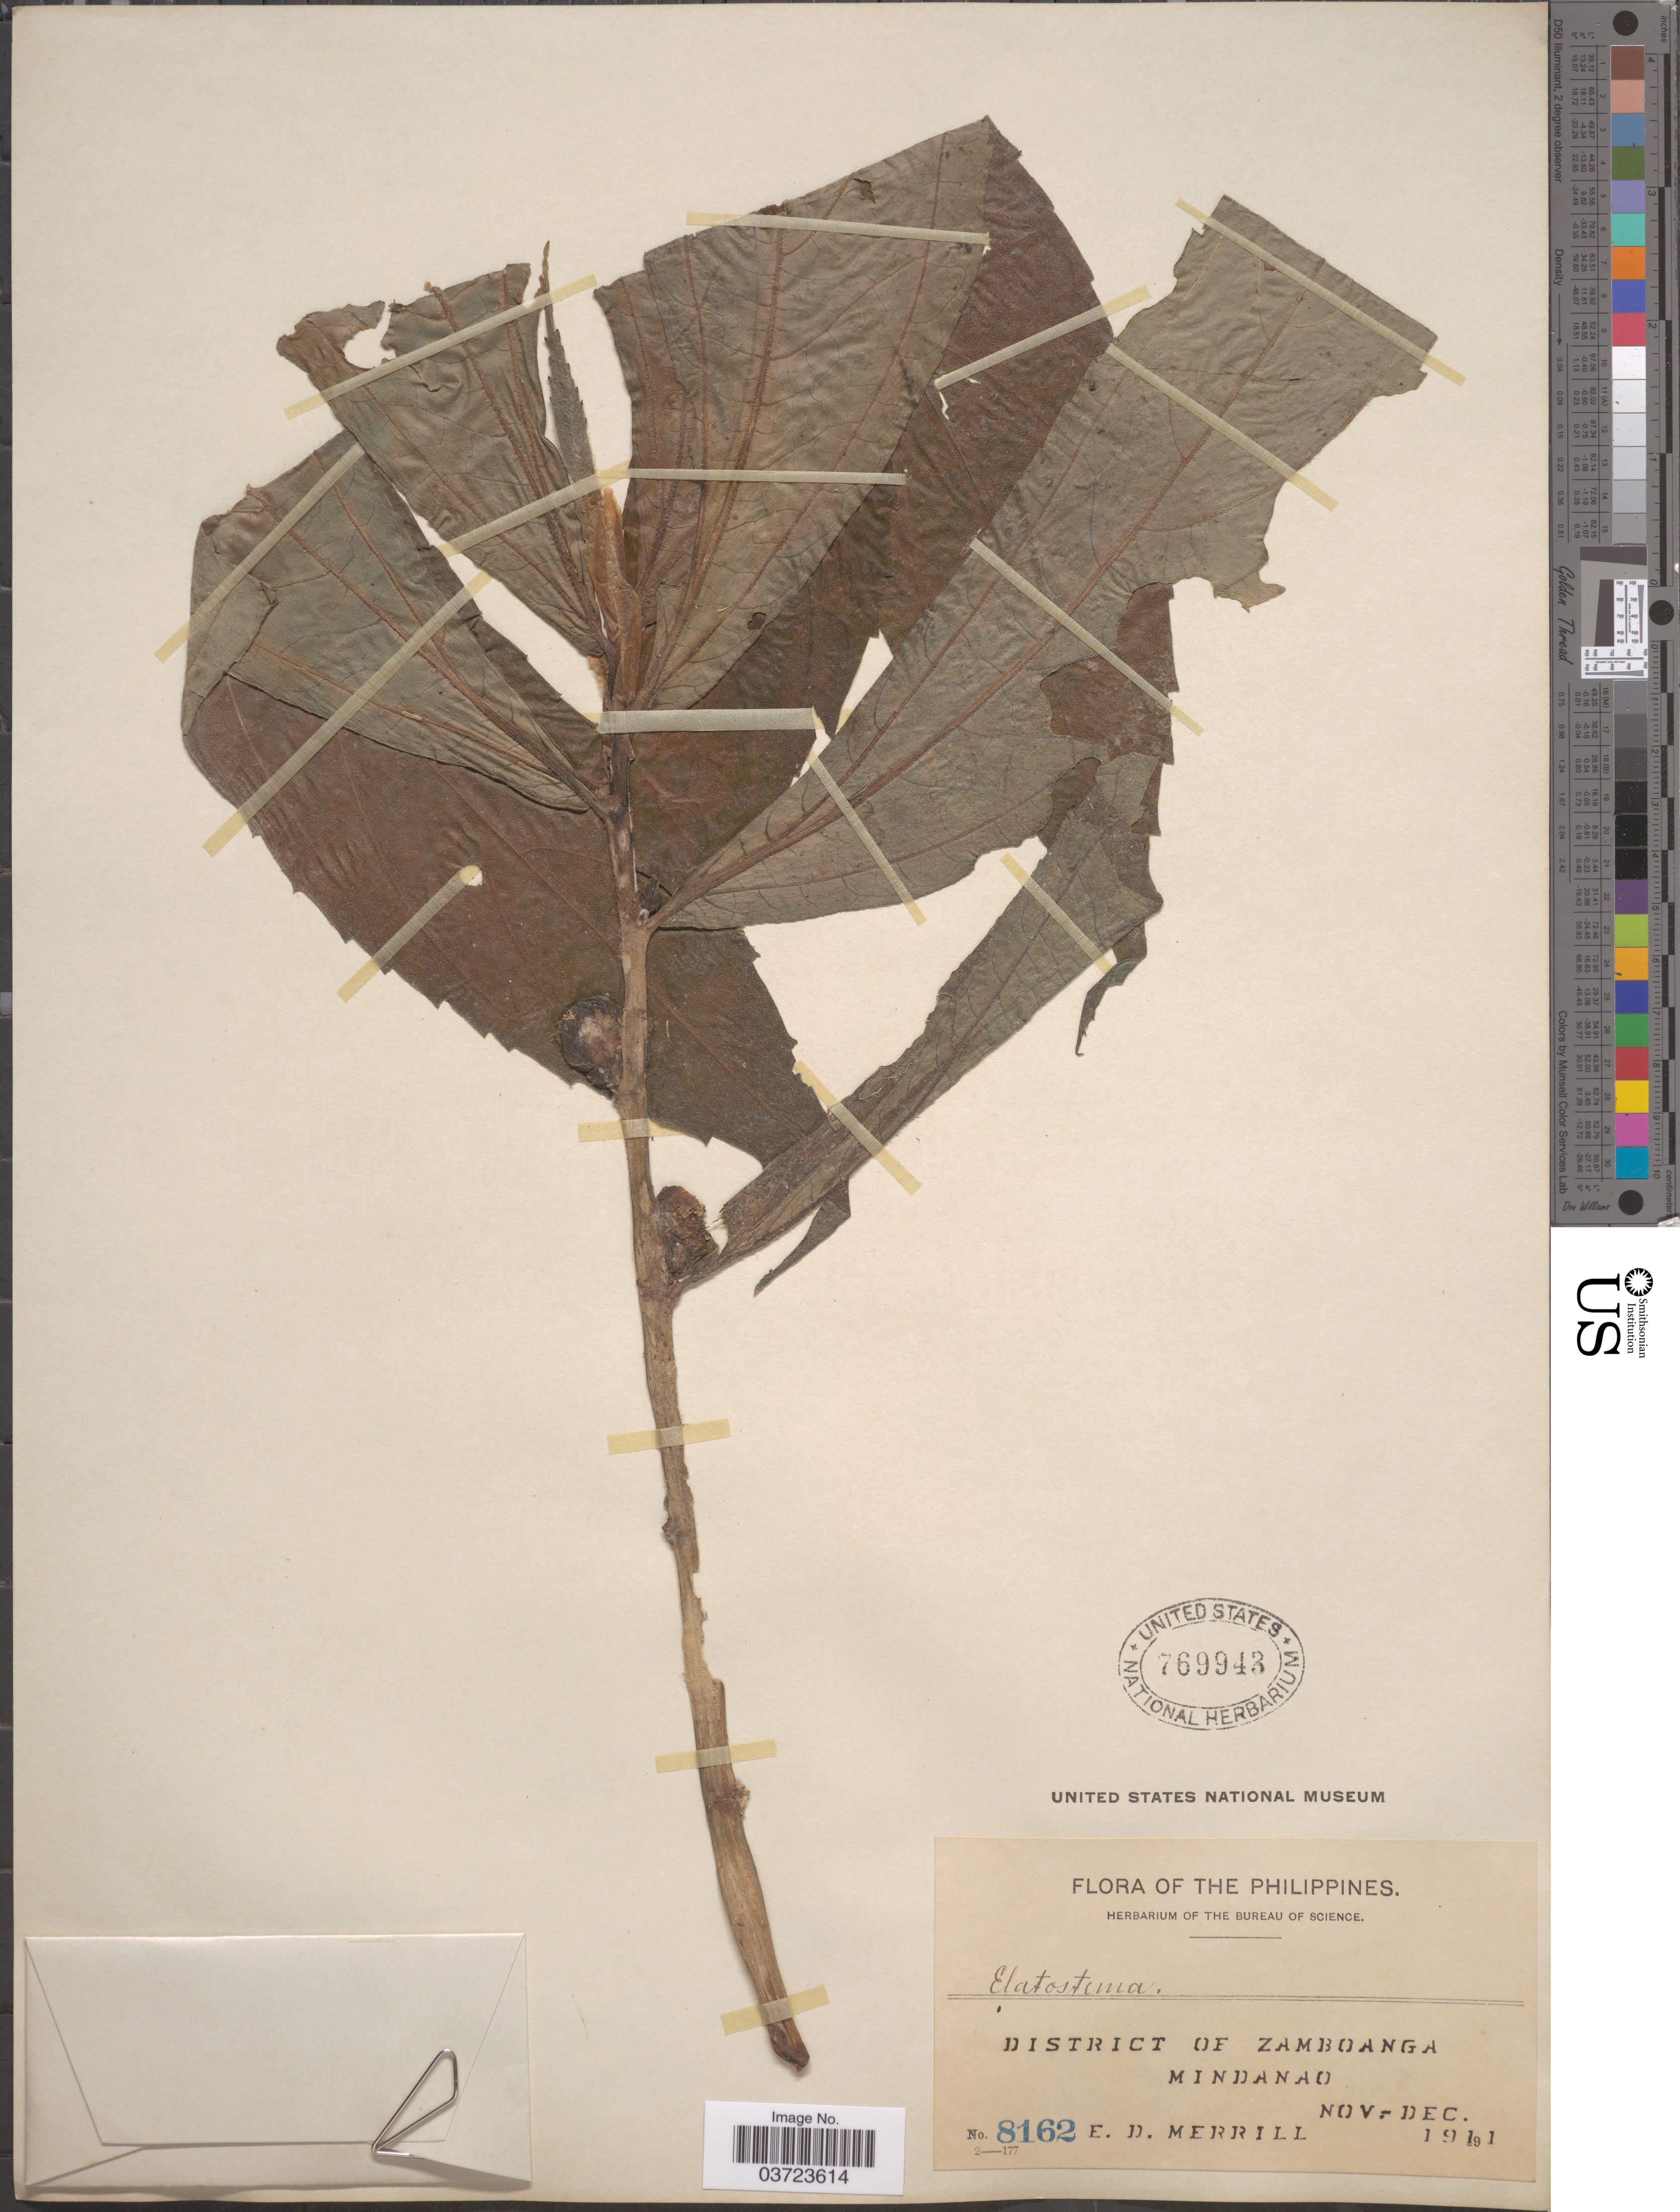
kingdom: Plantae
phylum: Tracheophyta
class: Magnoliopsida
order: Rosales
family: Urticaceae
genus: Elatostema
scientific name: Elatostema sp.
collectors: E. D. Merrill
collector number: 8162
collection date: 1911-11/1911-12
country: Philippines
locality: District of Zamboanga. Mindanao.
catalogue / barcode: US 769943